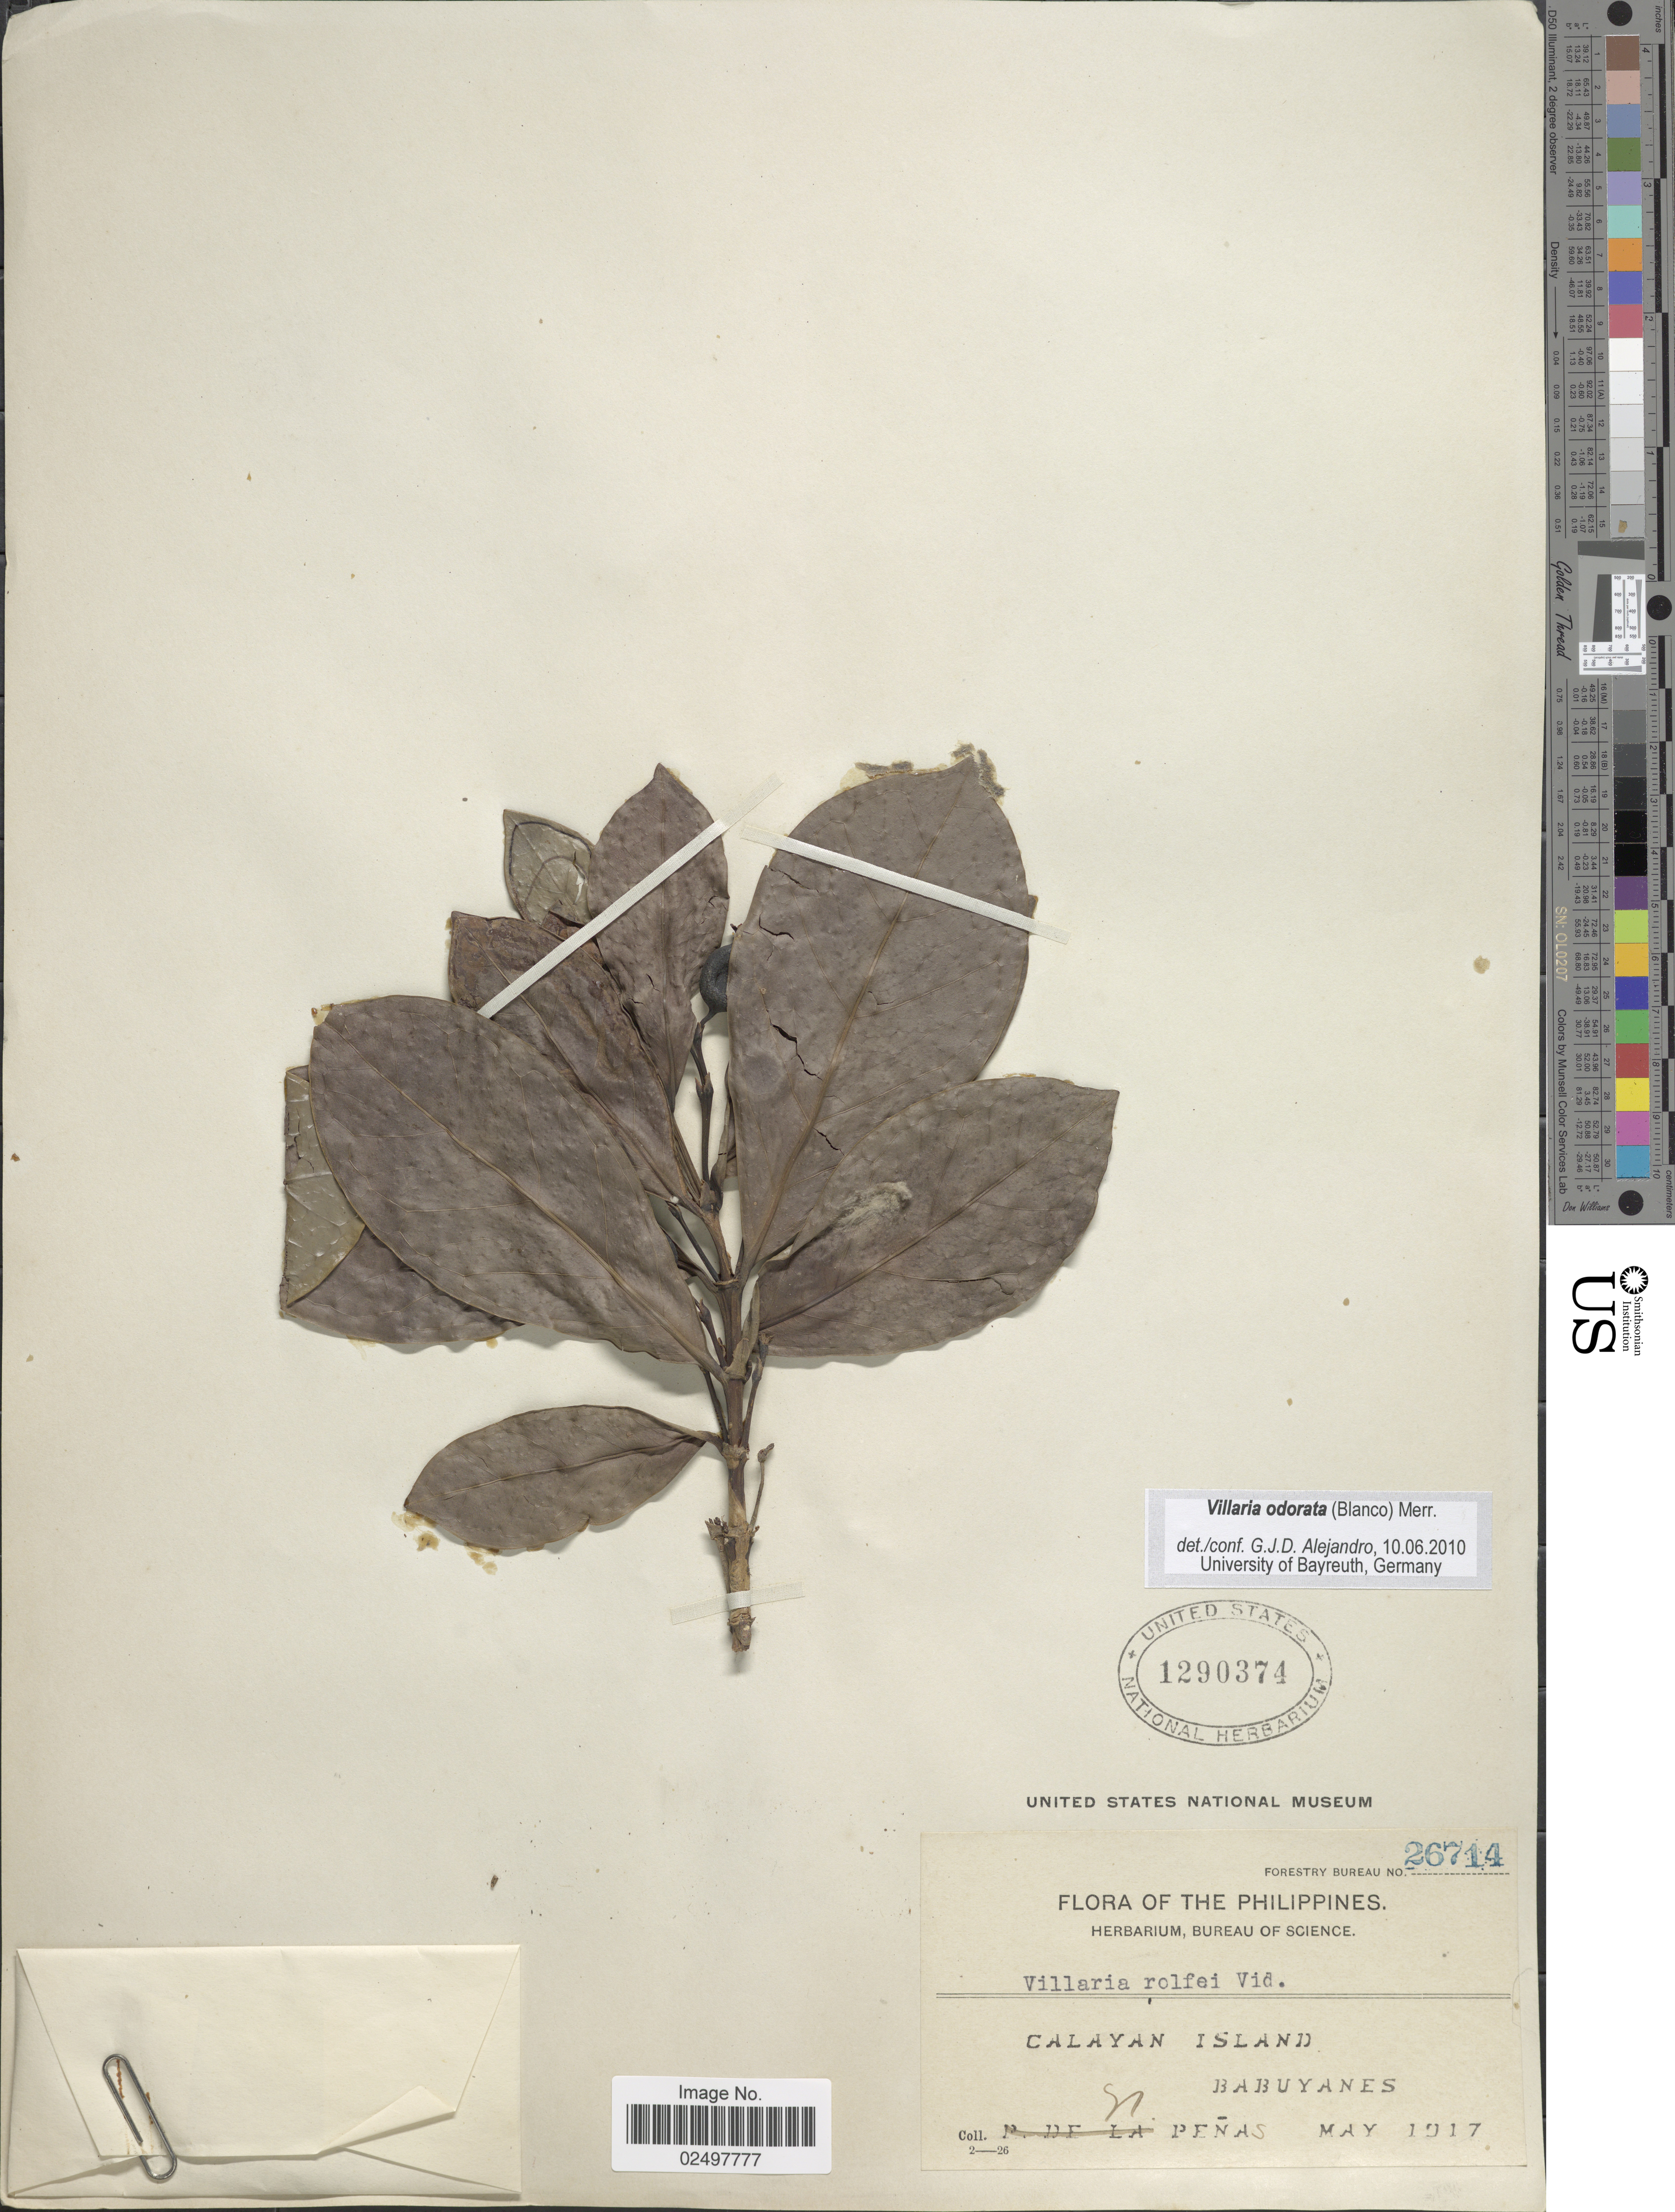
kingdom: Plantae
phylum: Tracheophyta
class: Magnoliopsida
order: Gentianales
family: Rubiaceae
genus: Villaria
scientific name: Villaria odorata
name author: (Blanco) Merr.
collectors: N. Penas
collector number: Forestry Bureau 26714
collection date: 1917-05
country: Philippines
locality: Calayan Island, Babuyanes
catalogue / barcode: US 1290374